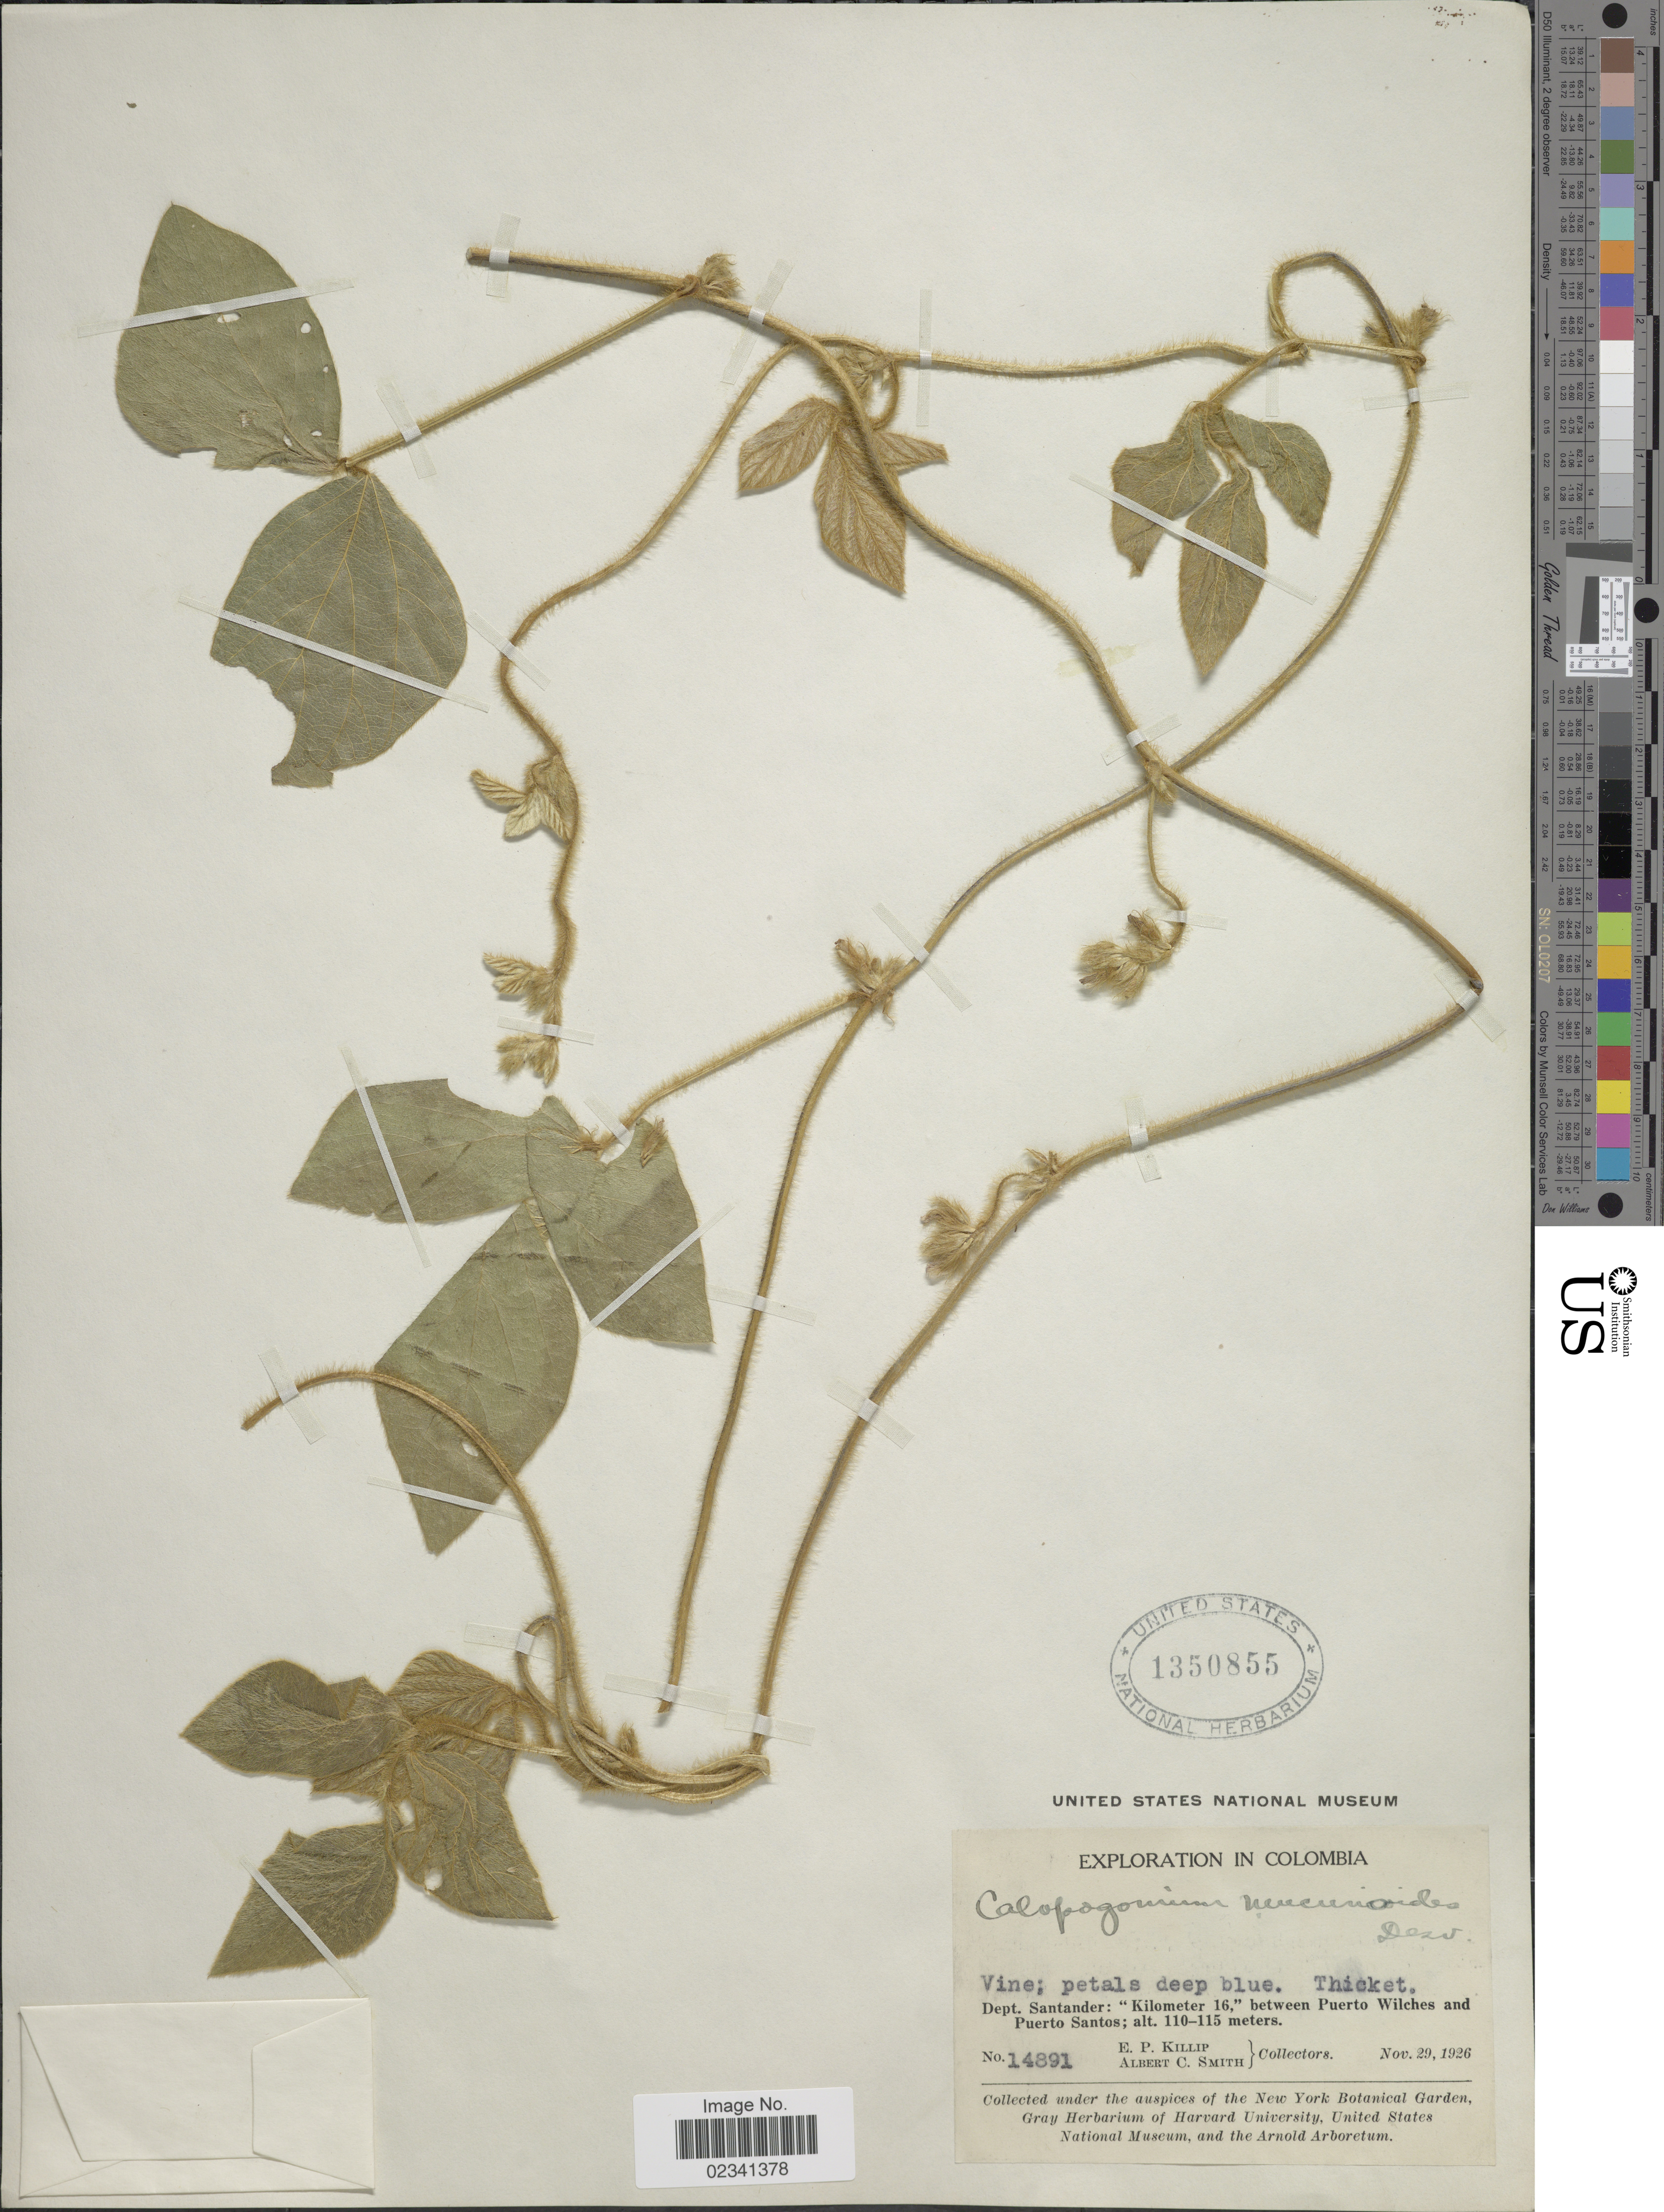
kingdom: Plantae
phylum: Tracheophyta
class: Magnoliopsida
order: Fabales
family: Fabaceae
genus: Calopogonium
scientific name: Calopogonium mucunoides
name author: Desv.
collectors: E. P. Killip & A. C. Smith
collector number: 14891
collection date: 1926-11-29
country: Colombia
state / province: Santander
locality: Kilometer 16,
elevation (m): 110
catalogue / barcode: US 1350855